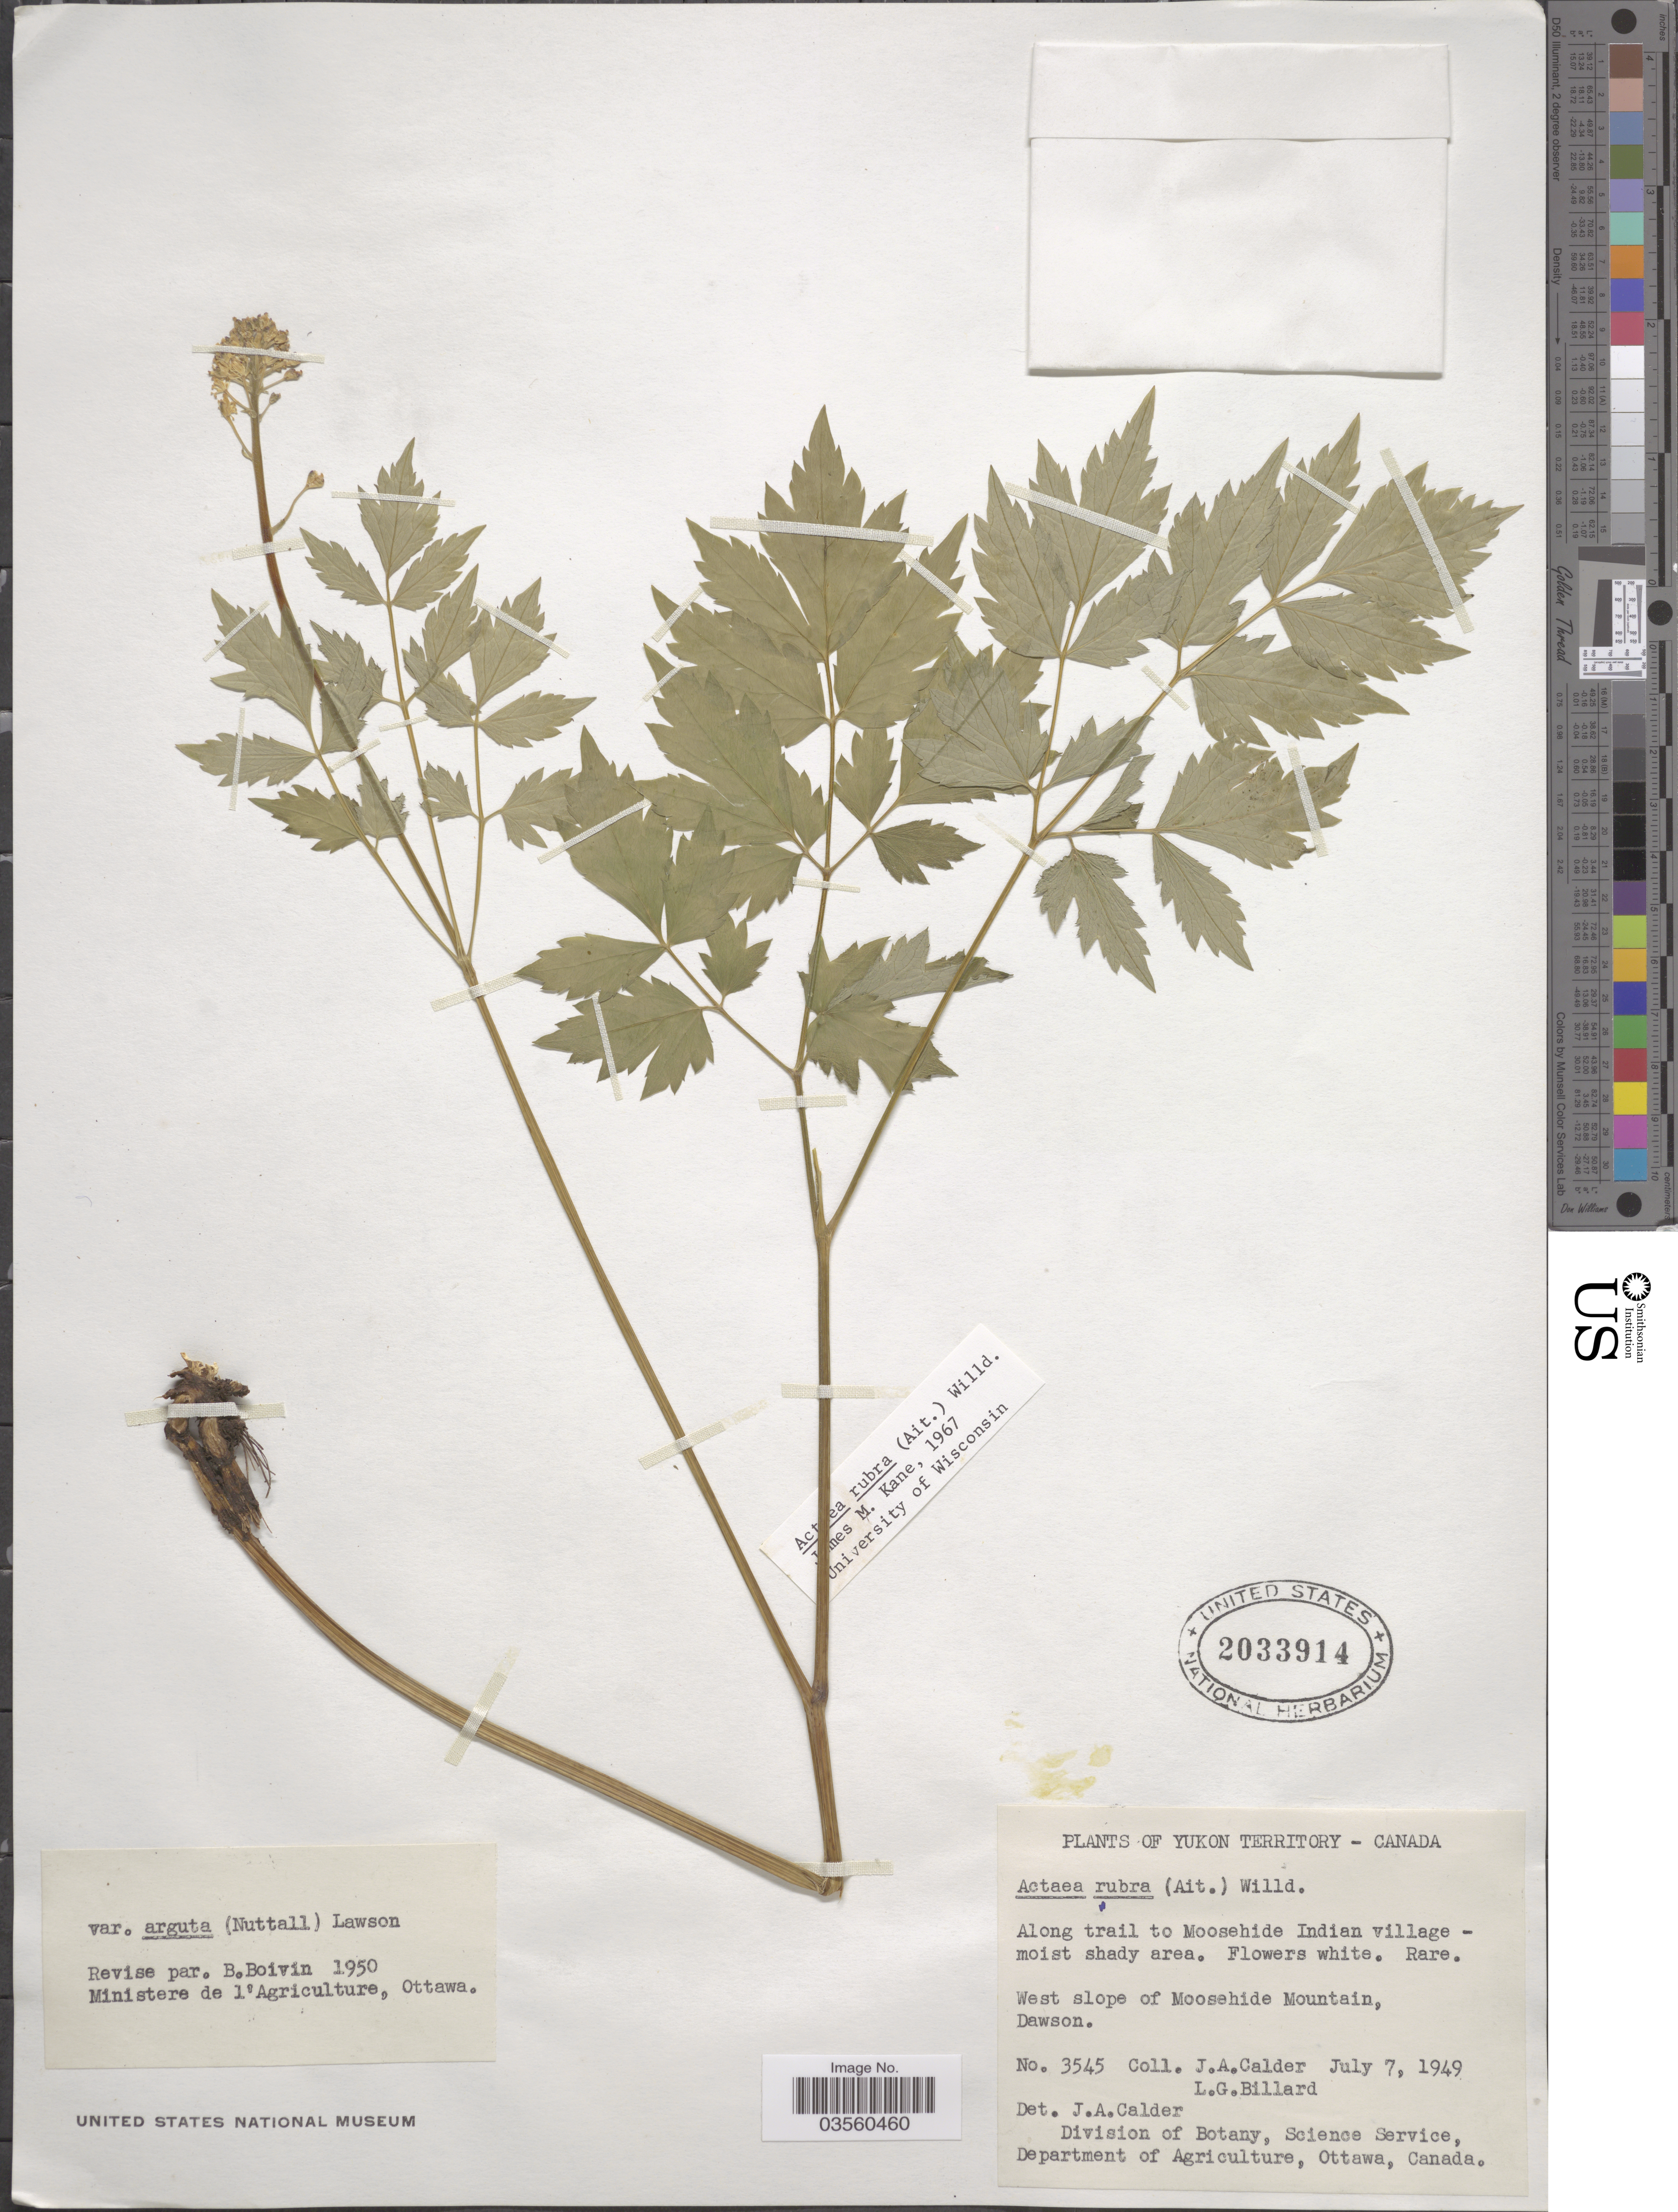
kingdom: Plantae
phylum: Tracheophyta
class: Magnoliopsida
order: Ranunculales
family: Ranunculaceae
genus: Actaea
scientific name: Actaea rubra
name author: (Aiton) Willd.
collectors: J. A. Calder & L. Billard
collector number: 3545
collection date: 1949-07-07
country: Canada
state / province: Yukon Territory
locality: Along trail to Moosehide Indian village. West slope of Moosehide Mountain, Dawson.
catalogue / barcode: US 2033914